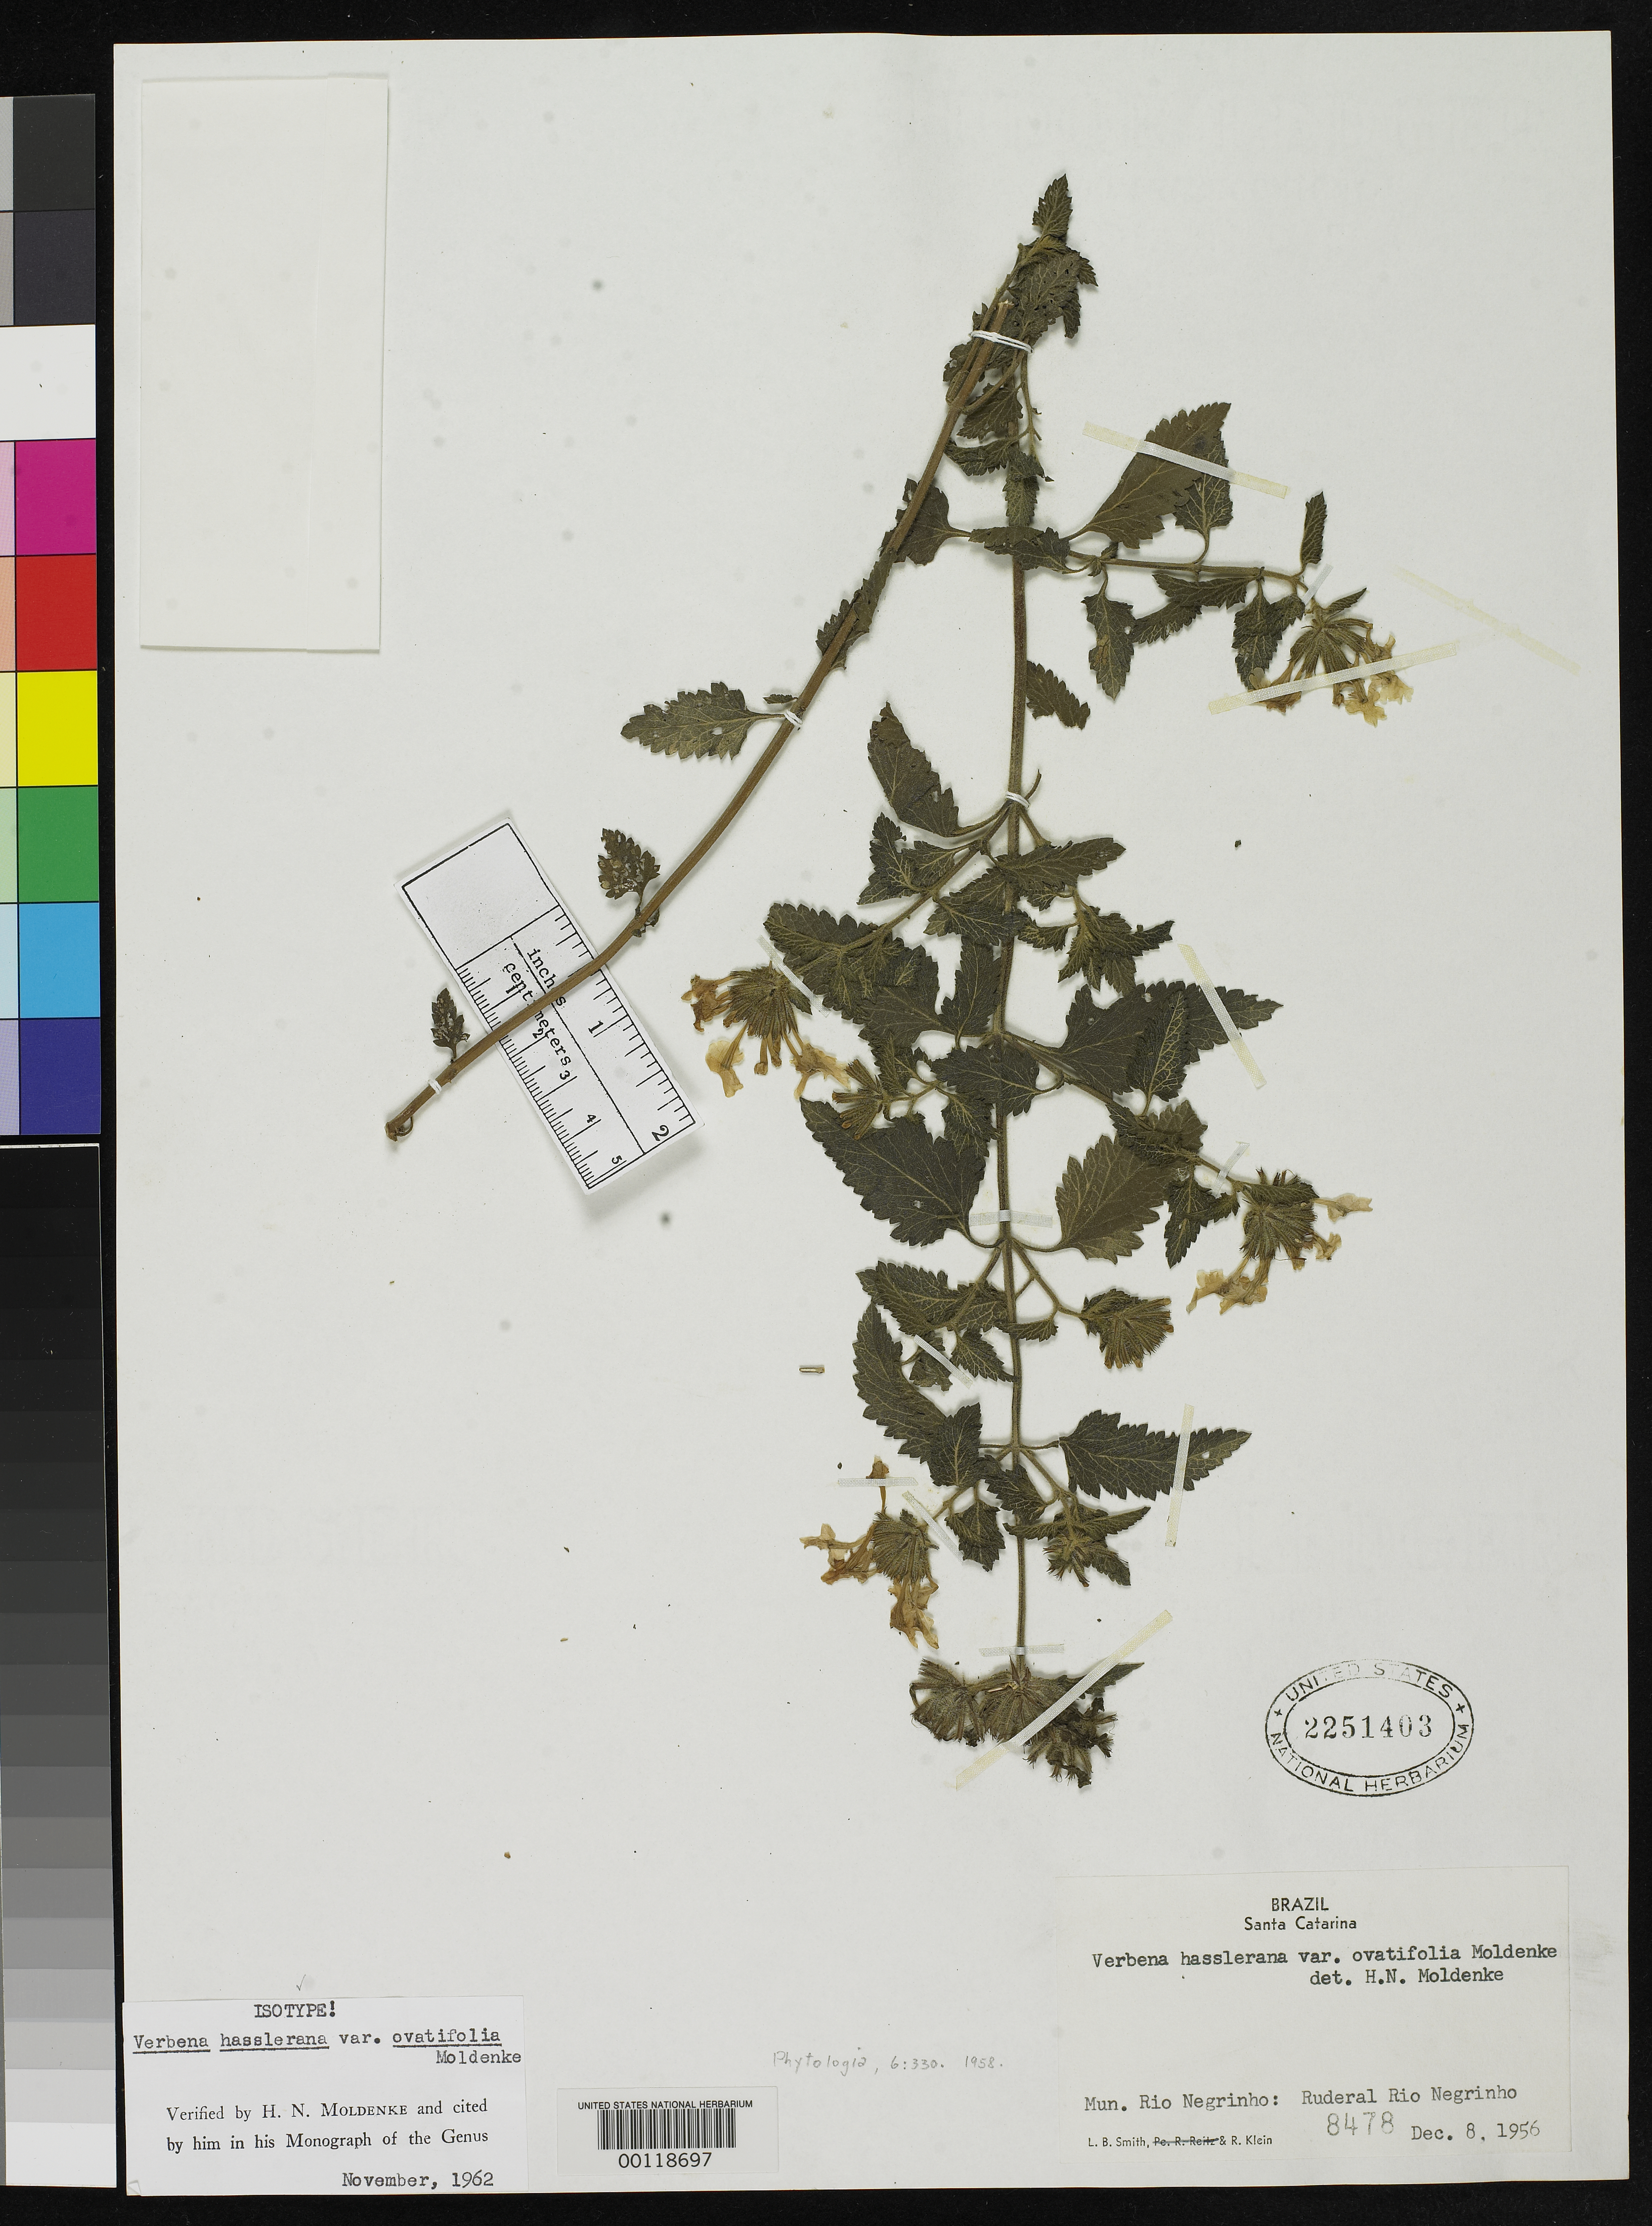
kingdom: Plantae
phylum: Tracheophyta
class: Magnoliopsida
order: Lamiales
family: Verbenaceae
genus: Verbena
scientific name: Verbena hasslerana var. ovatifolia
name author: Moldenke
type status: Isotype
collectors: L. Smith & R. M. Klein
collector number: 8478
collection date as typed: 08 Dec 1956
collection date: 1956-12-08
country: Brazil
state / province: Santa Catarina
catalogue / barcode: US 2251403